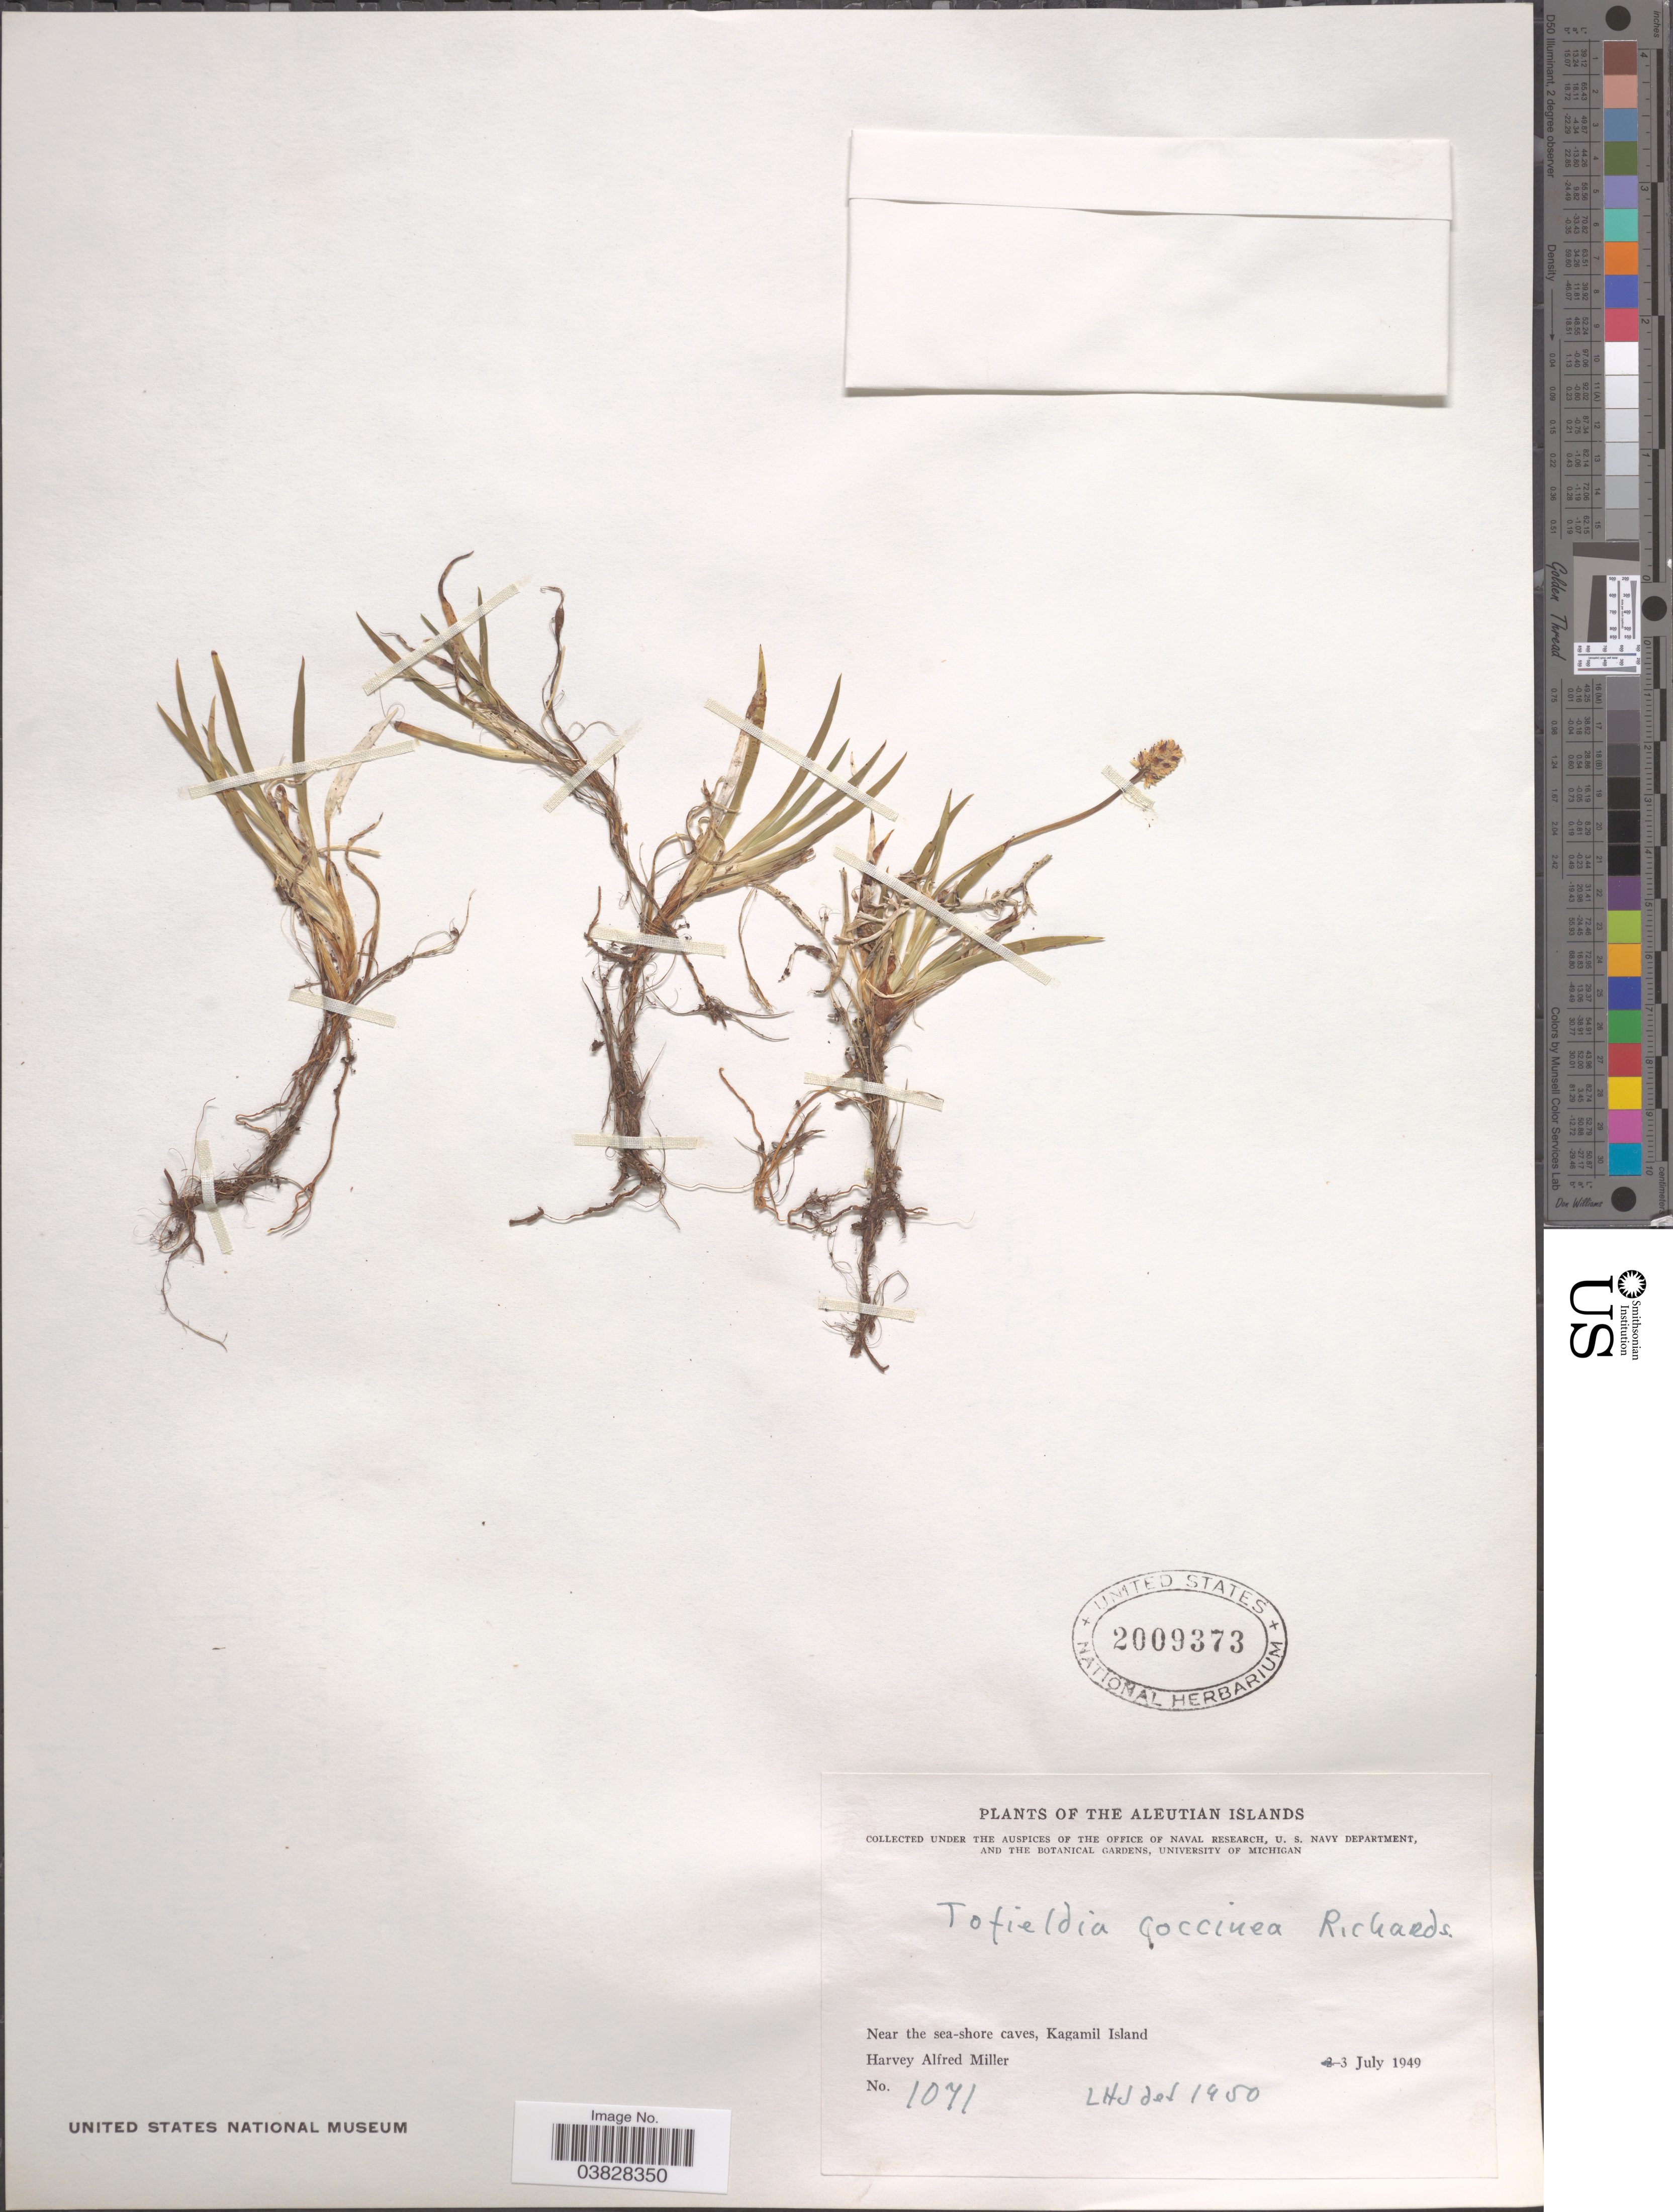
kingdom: Plantae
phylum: Tracheophyta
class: Liliopsida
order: Alismatales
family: Tofieldiaceae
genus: Tofieldia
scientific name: Tofieldia coccinea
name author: Richardson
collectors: H. A. Miller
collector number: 1071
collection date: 1949-07-03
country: United States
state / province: Alaska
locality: The Aleutian Islands. Near the sea-shore caves, Kagamil Island.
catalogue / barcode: US 2009373